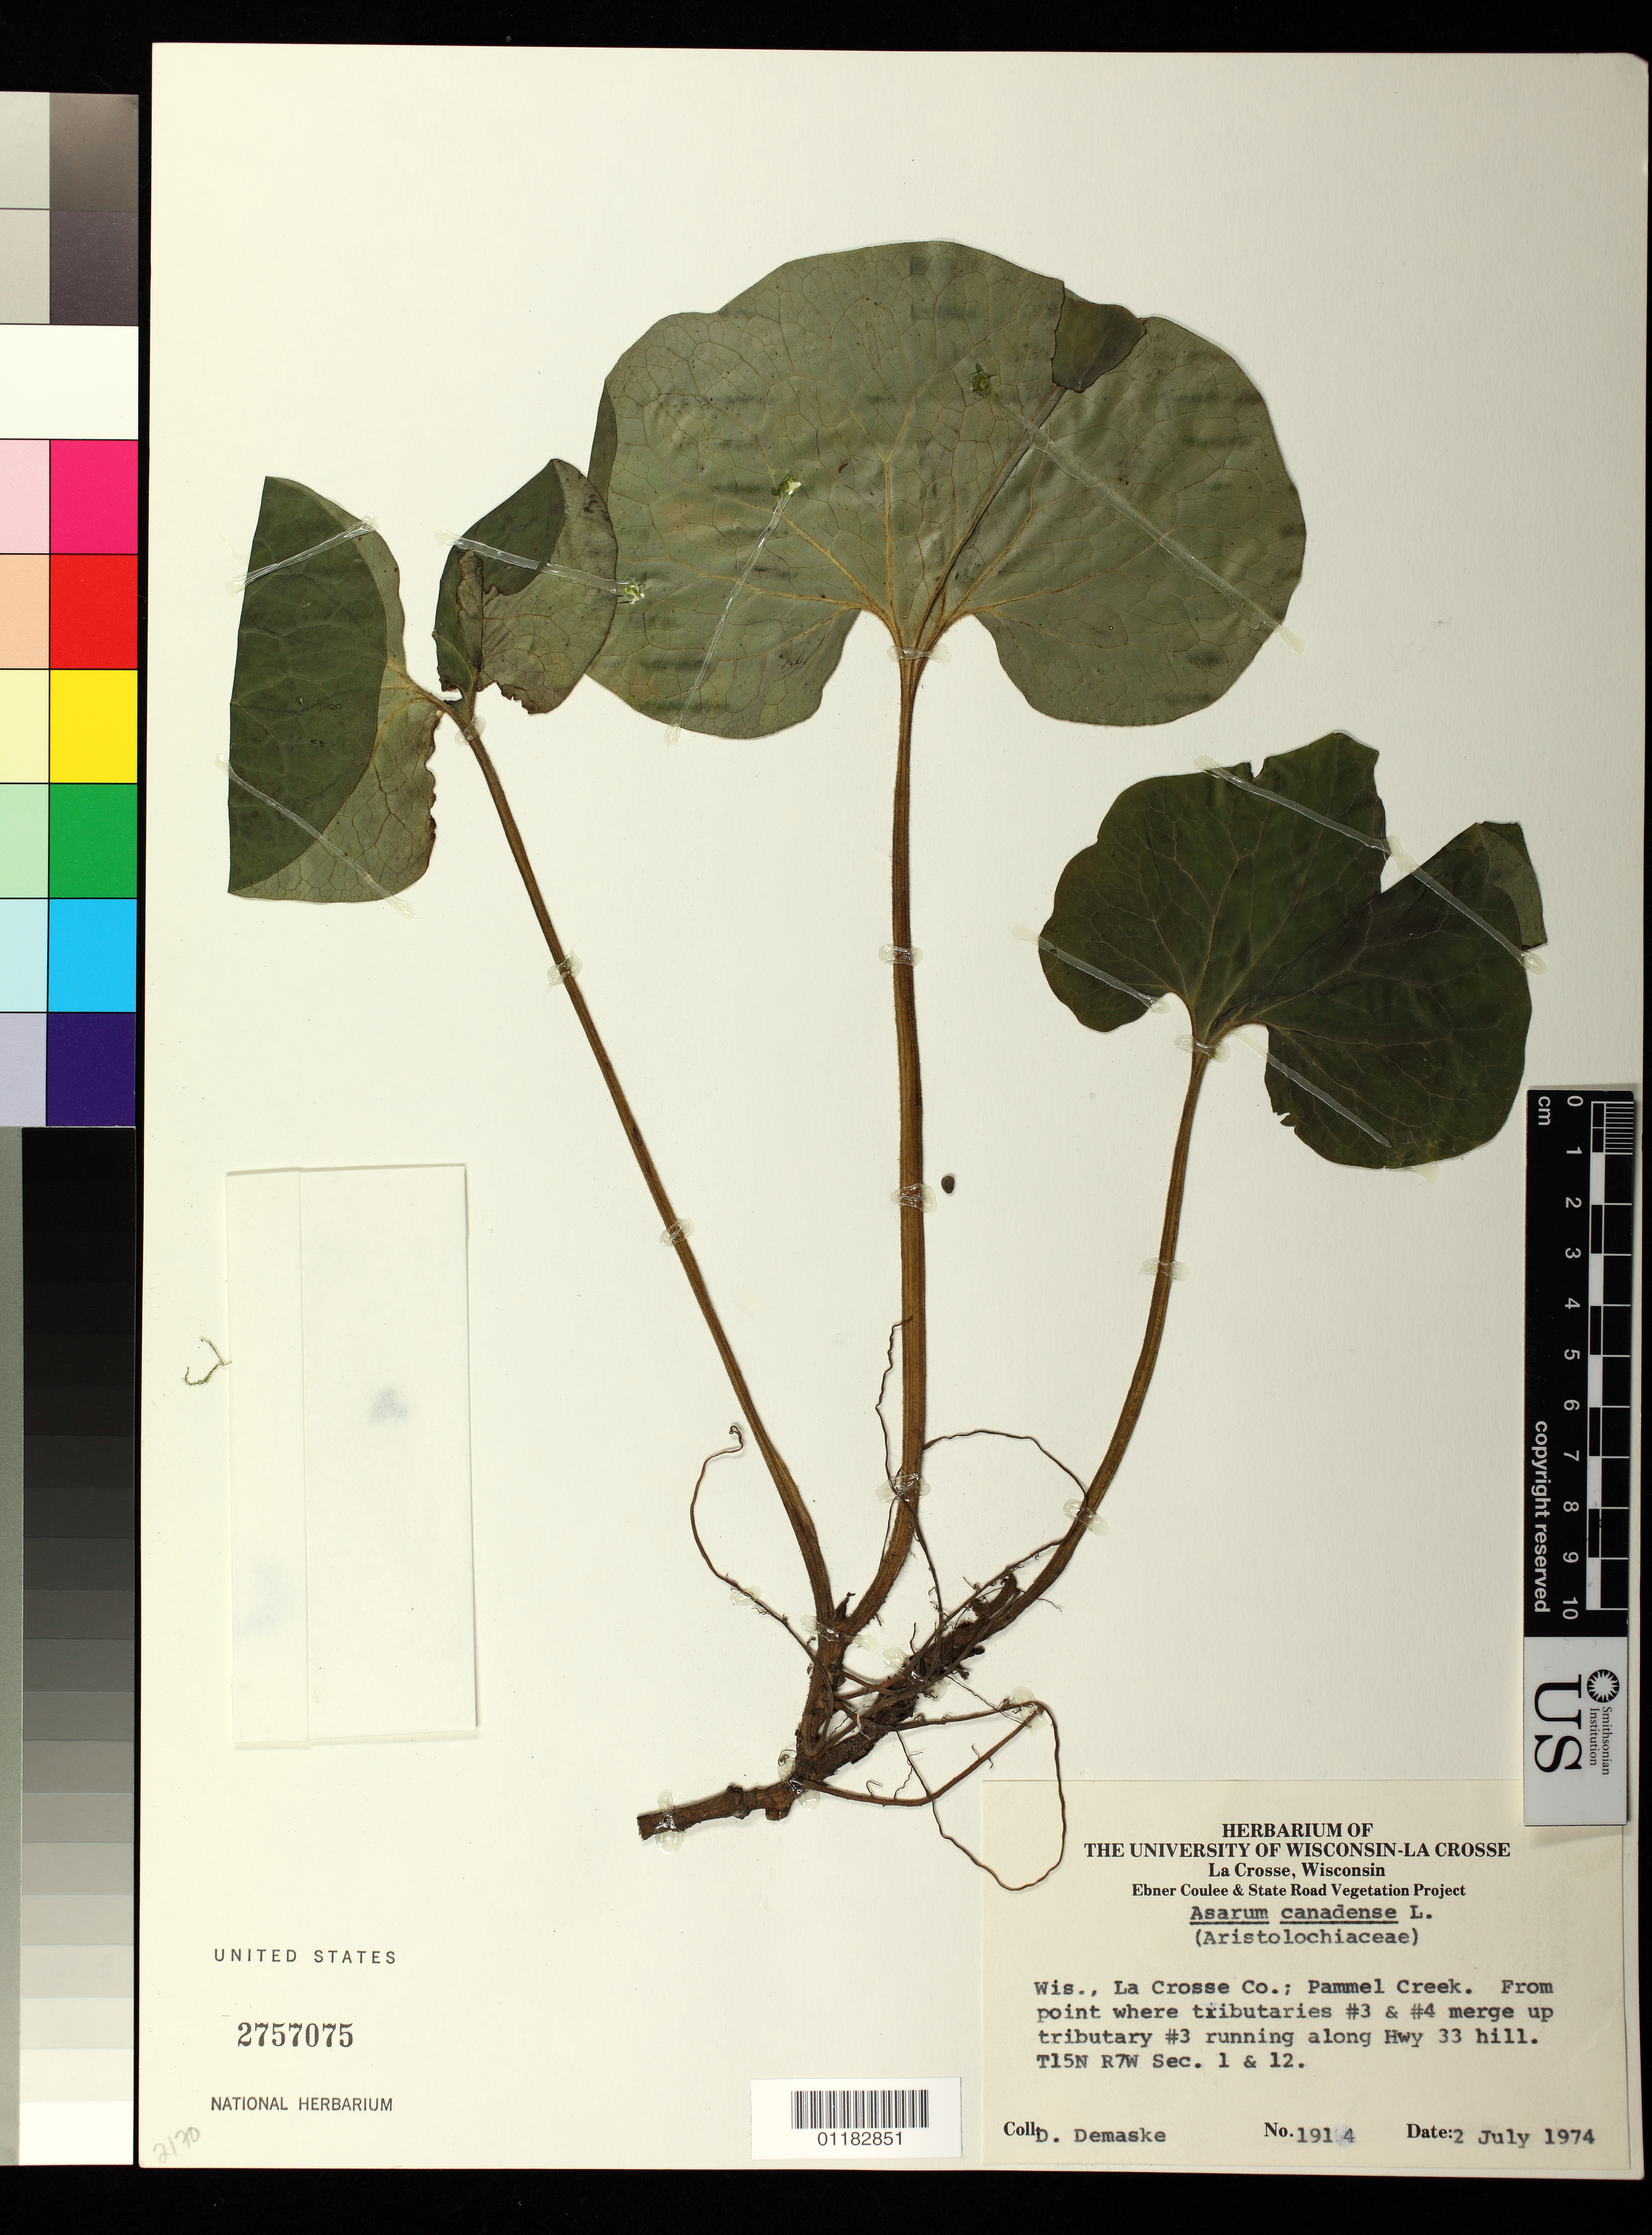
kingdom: Plantae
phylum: Tracheophyta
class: Magnoliopsida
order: Piperales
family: Aristolochiaceae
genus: Asarum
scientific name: Asarum canadense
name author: L.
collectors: D. Demaske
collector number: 1914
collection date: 1974-07-02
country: United States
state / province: Wisconsin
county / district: La Crosse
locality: La Crosse County; Pammel Creek. From point where tributaries #3 and #4 merge up tributary #3 running along Hwy 33 hill. T15N, R7W, Sec. 1 & 12.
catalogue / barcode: US 2757075